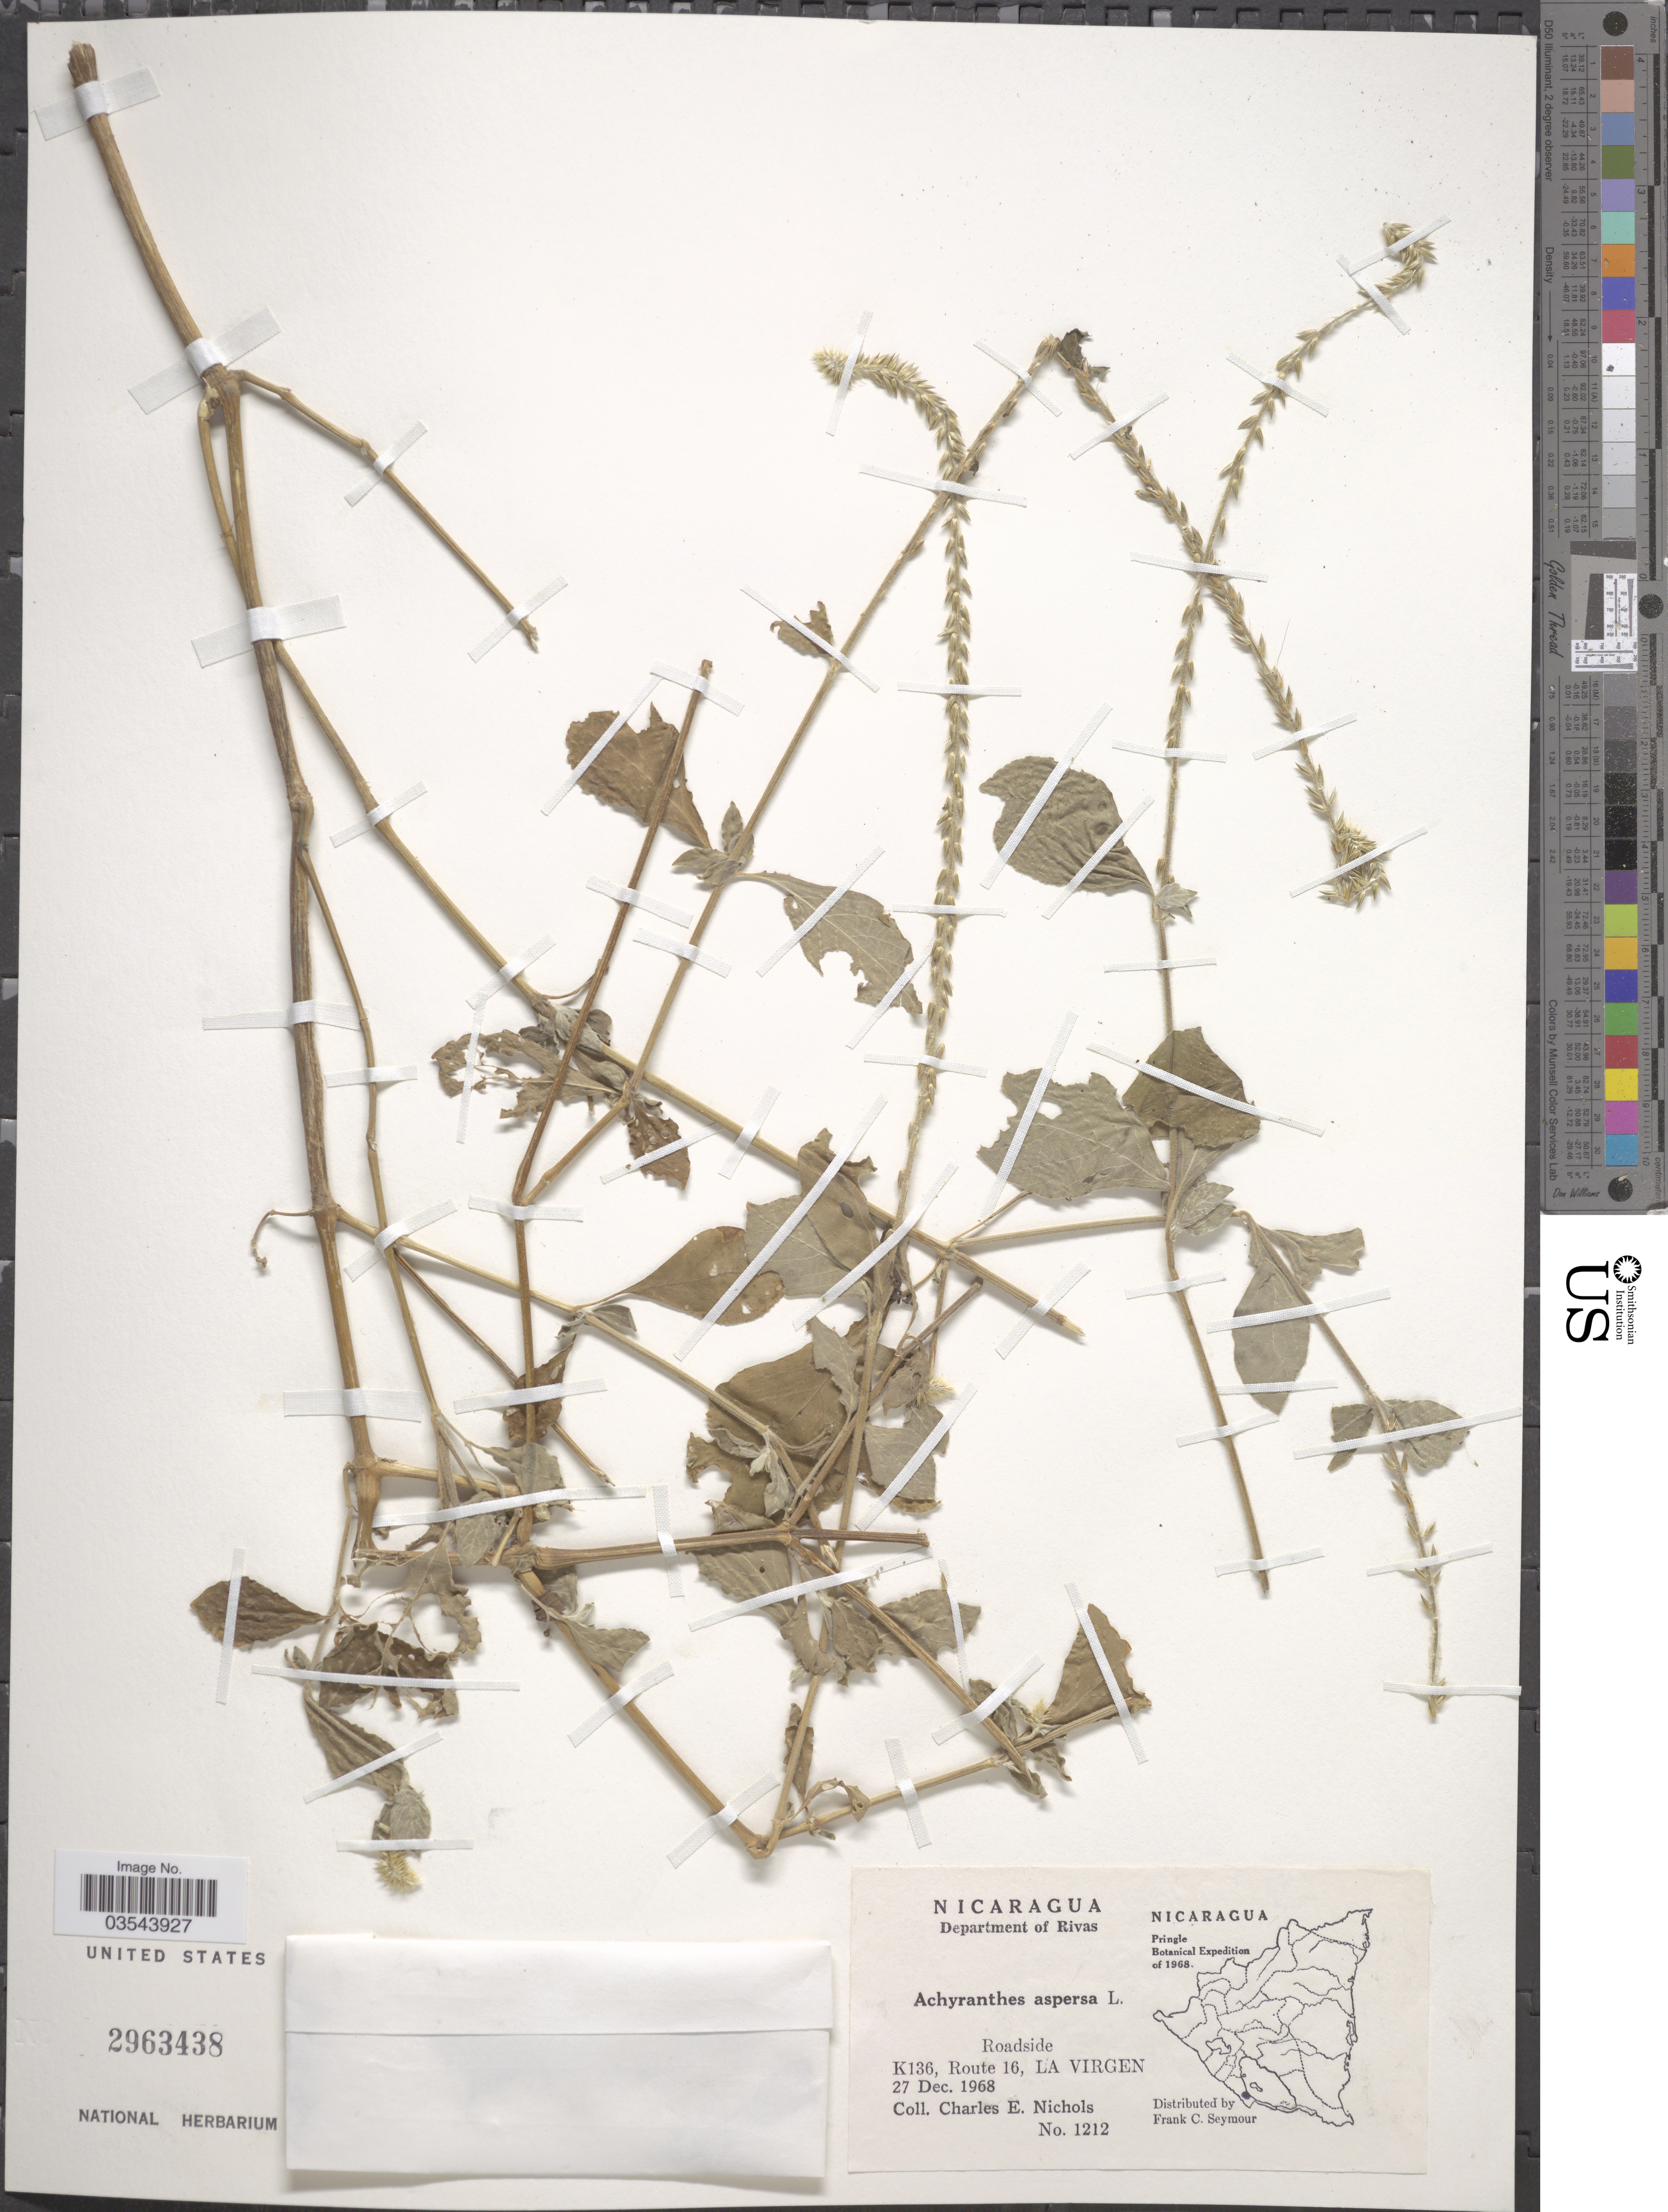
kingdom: Plantae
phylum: Tracheophyta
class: Magnoliopsida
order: Caryophyllales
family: Amaranthaceae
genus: Achyranthes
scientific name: Achyranthes aspera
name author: L.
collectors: C. Nichols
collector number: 1212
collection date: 1968-12-27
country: Nicaragua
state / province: Rivas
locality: Department of Rivas. Roadside. K136, Route 16, La Virgen.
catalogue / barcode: US 2963438